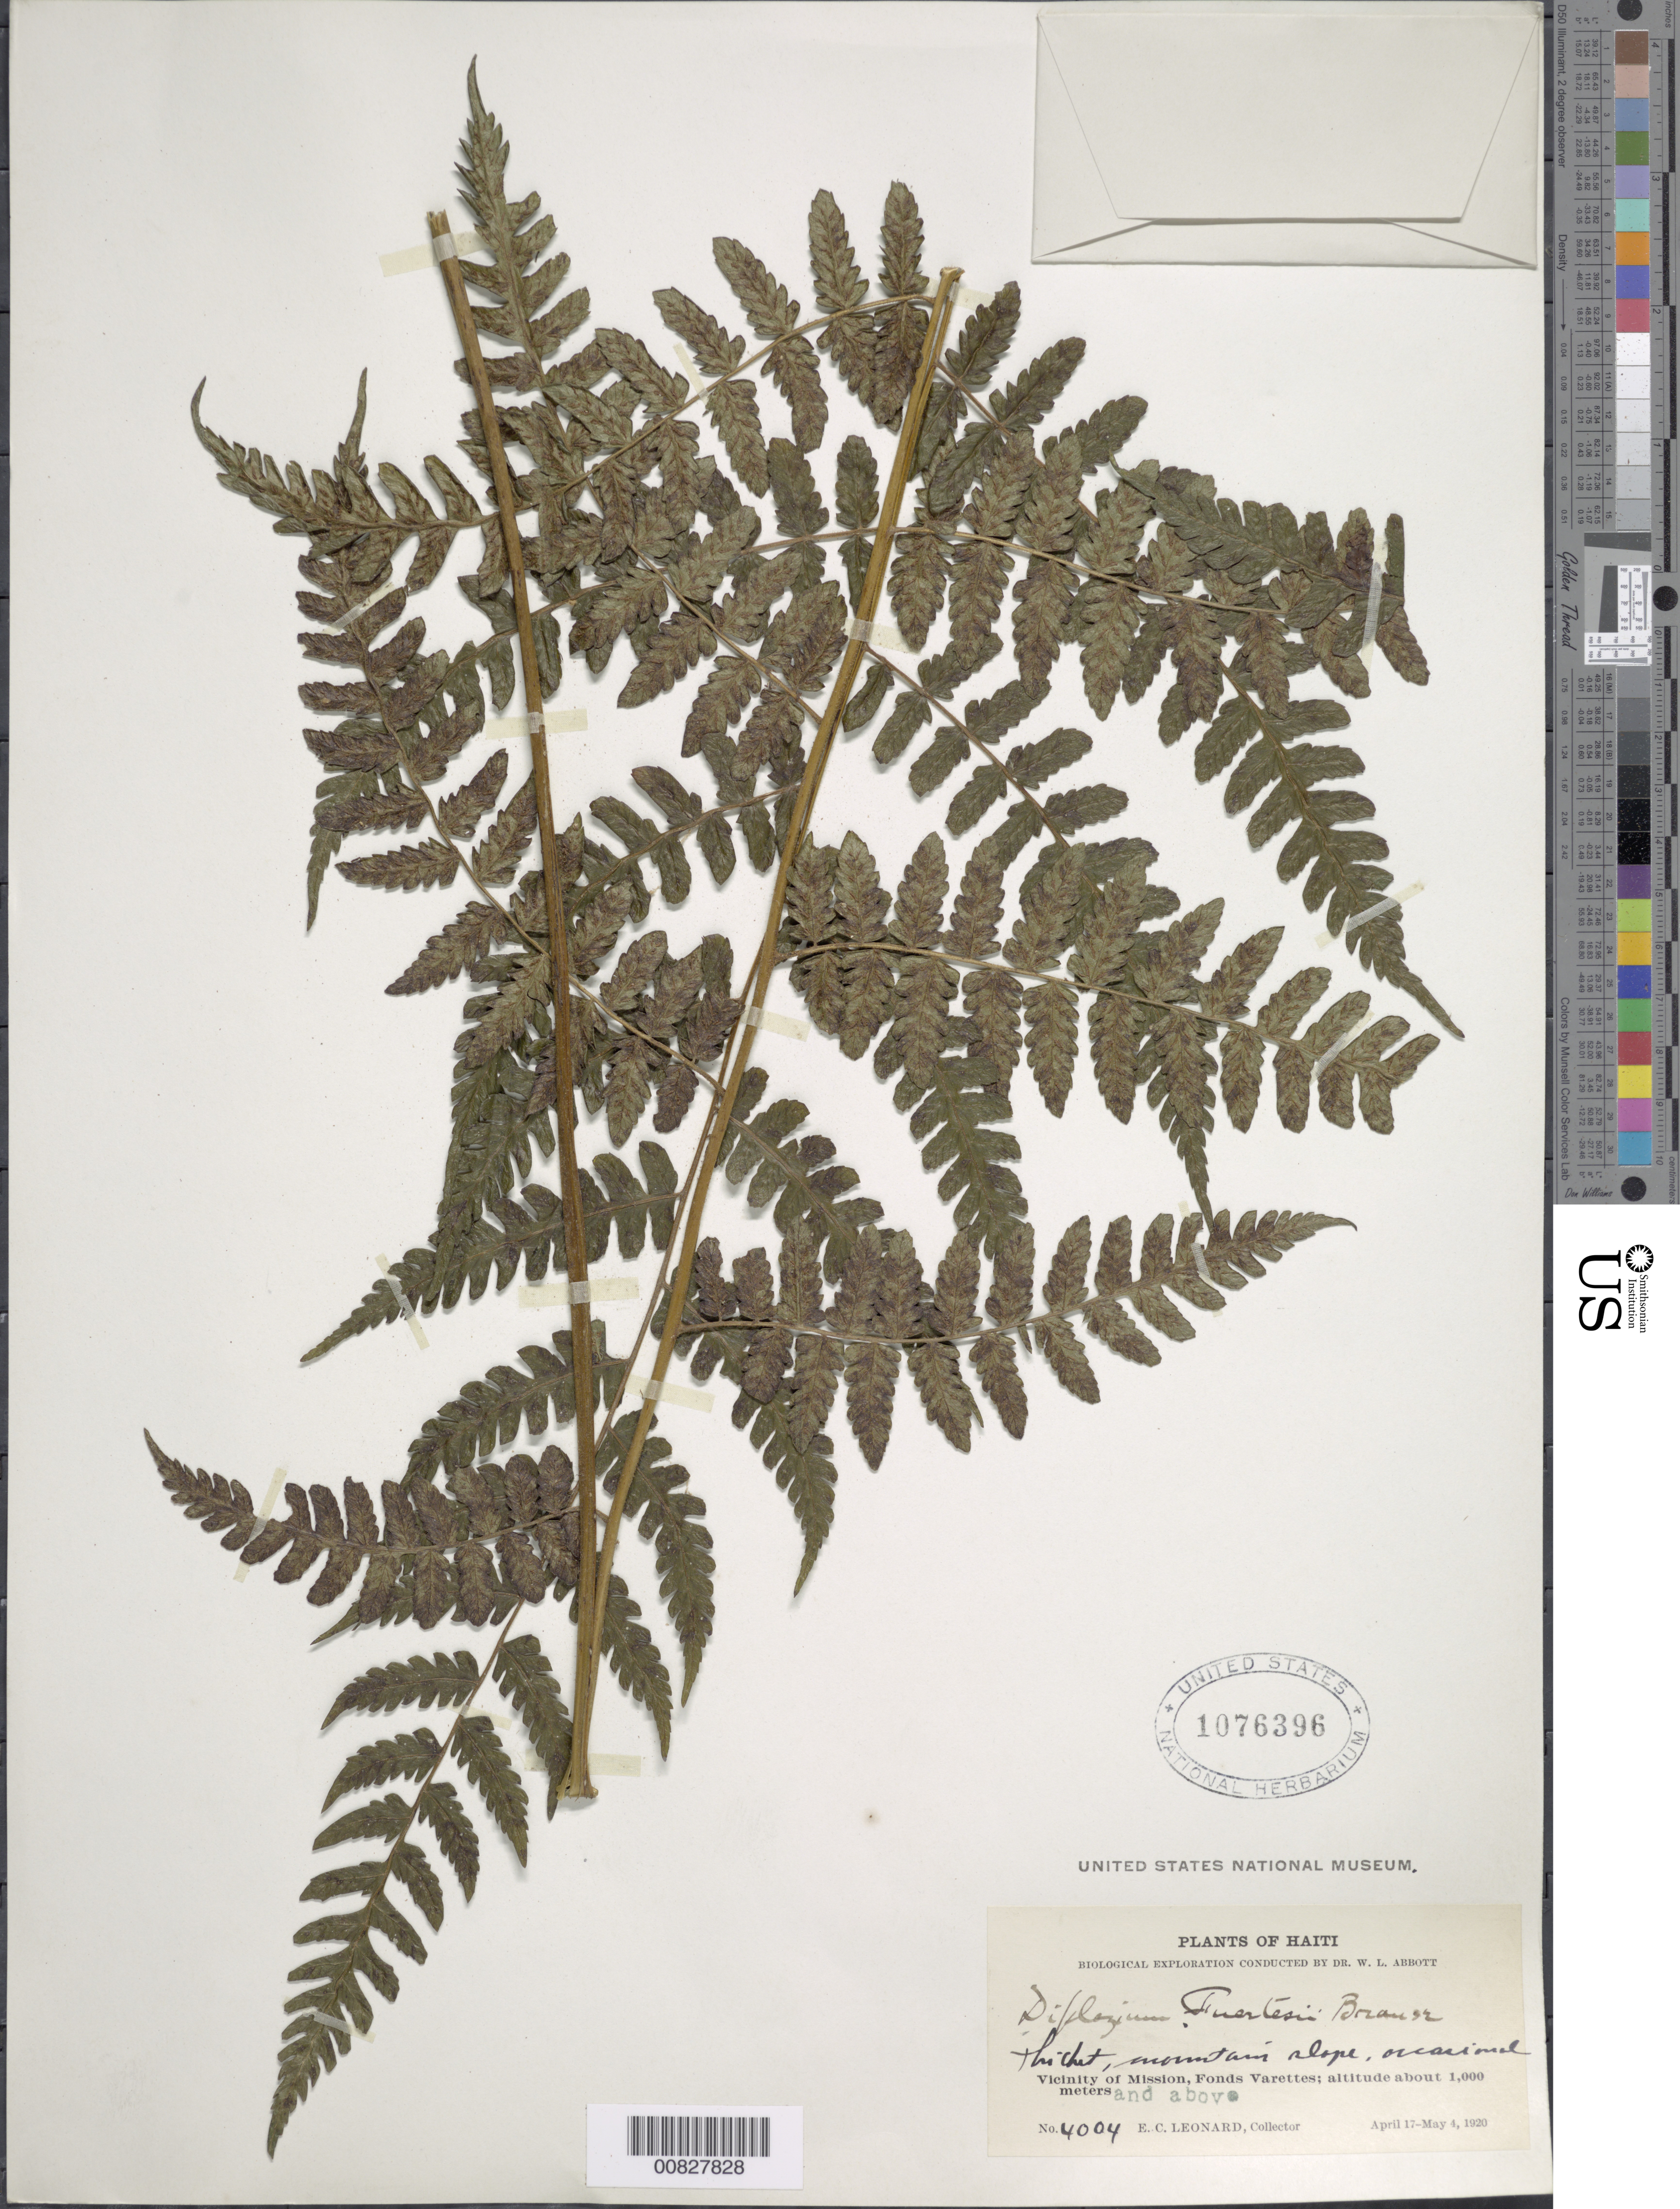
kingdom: Plantae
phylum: Tracheophyta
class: Polypodiopsida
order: Polypodiales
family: Athyriaceae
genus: Diplazium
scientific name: Diplazium fuertesii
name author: Brause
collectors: E. C. Leonard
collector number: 4004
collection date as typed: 17 Apr 1920 to 04 May 1920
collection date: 1920-04-17/1920-05-04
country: Haiti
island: Hispaniola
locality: Fonds Varettes, vicinity Mission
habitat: Thicket, mountain slope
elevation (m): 1000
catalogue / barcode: US 1076396